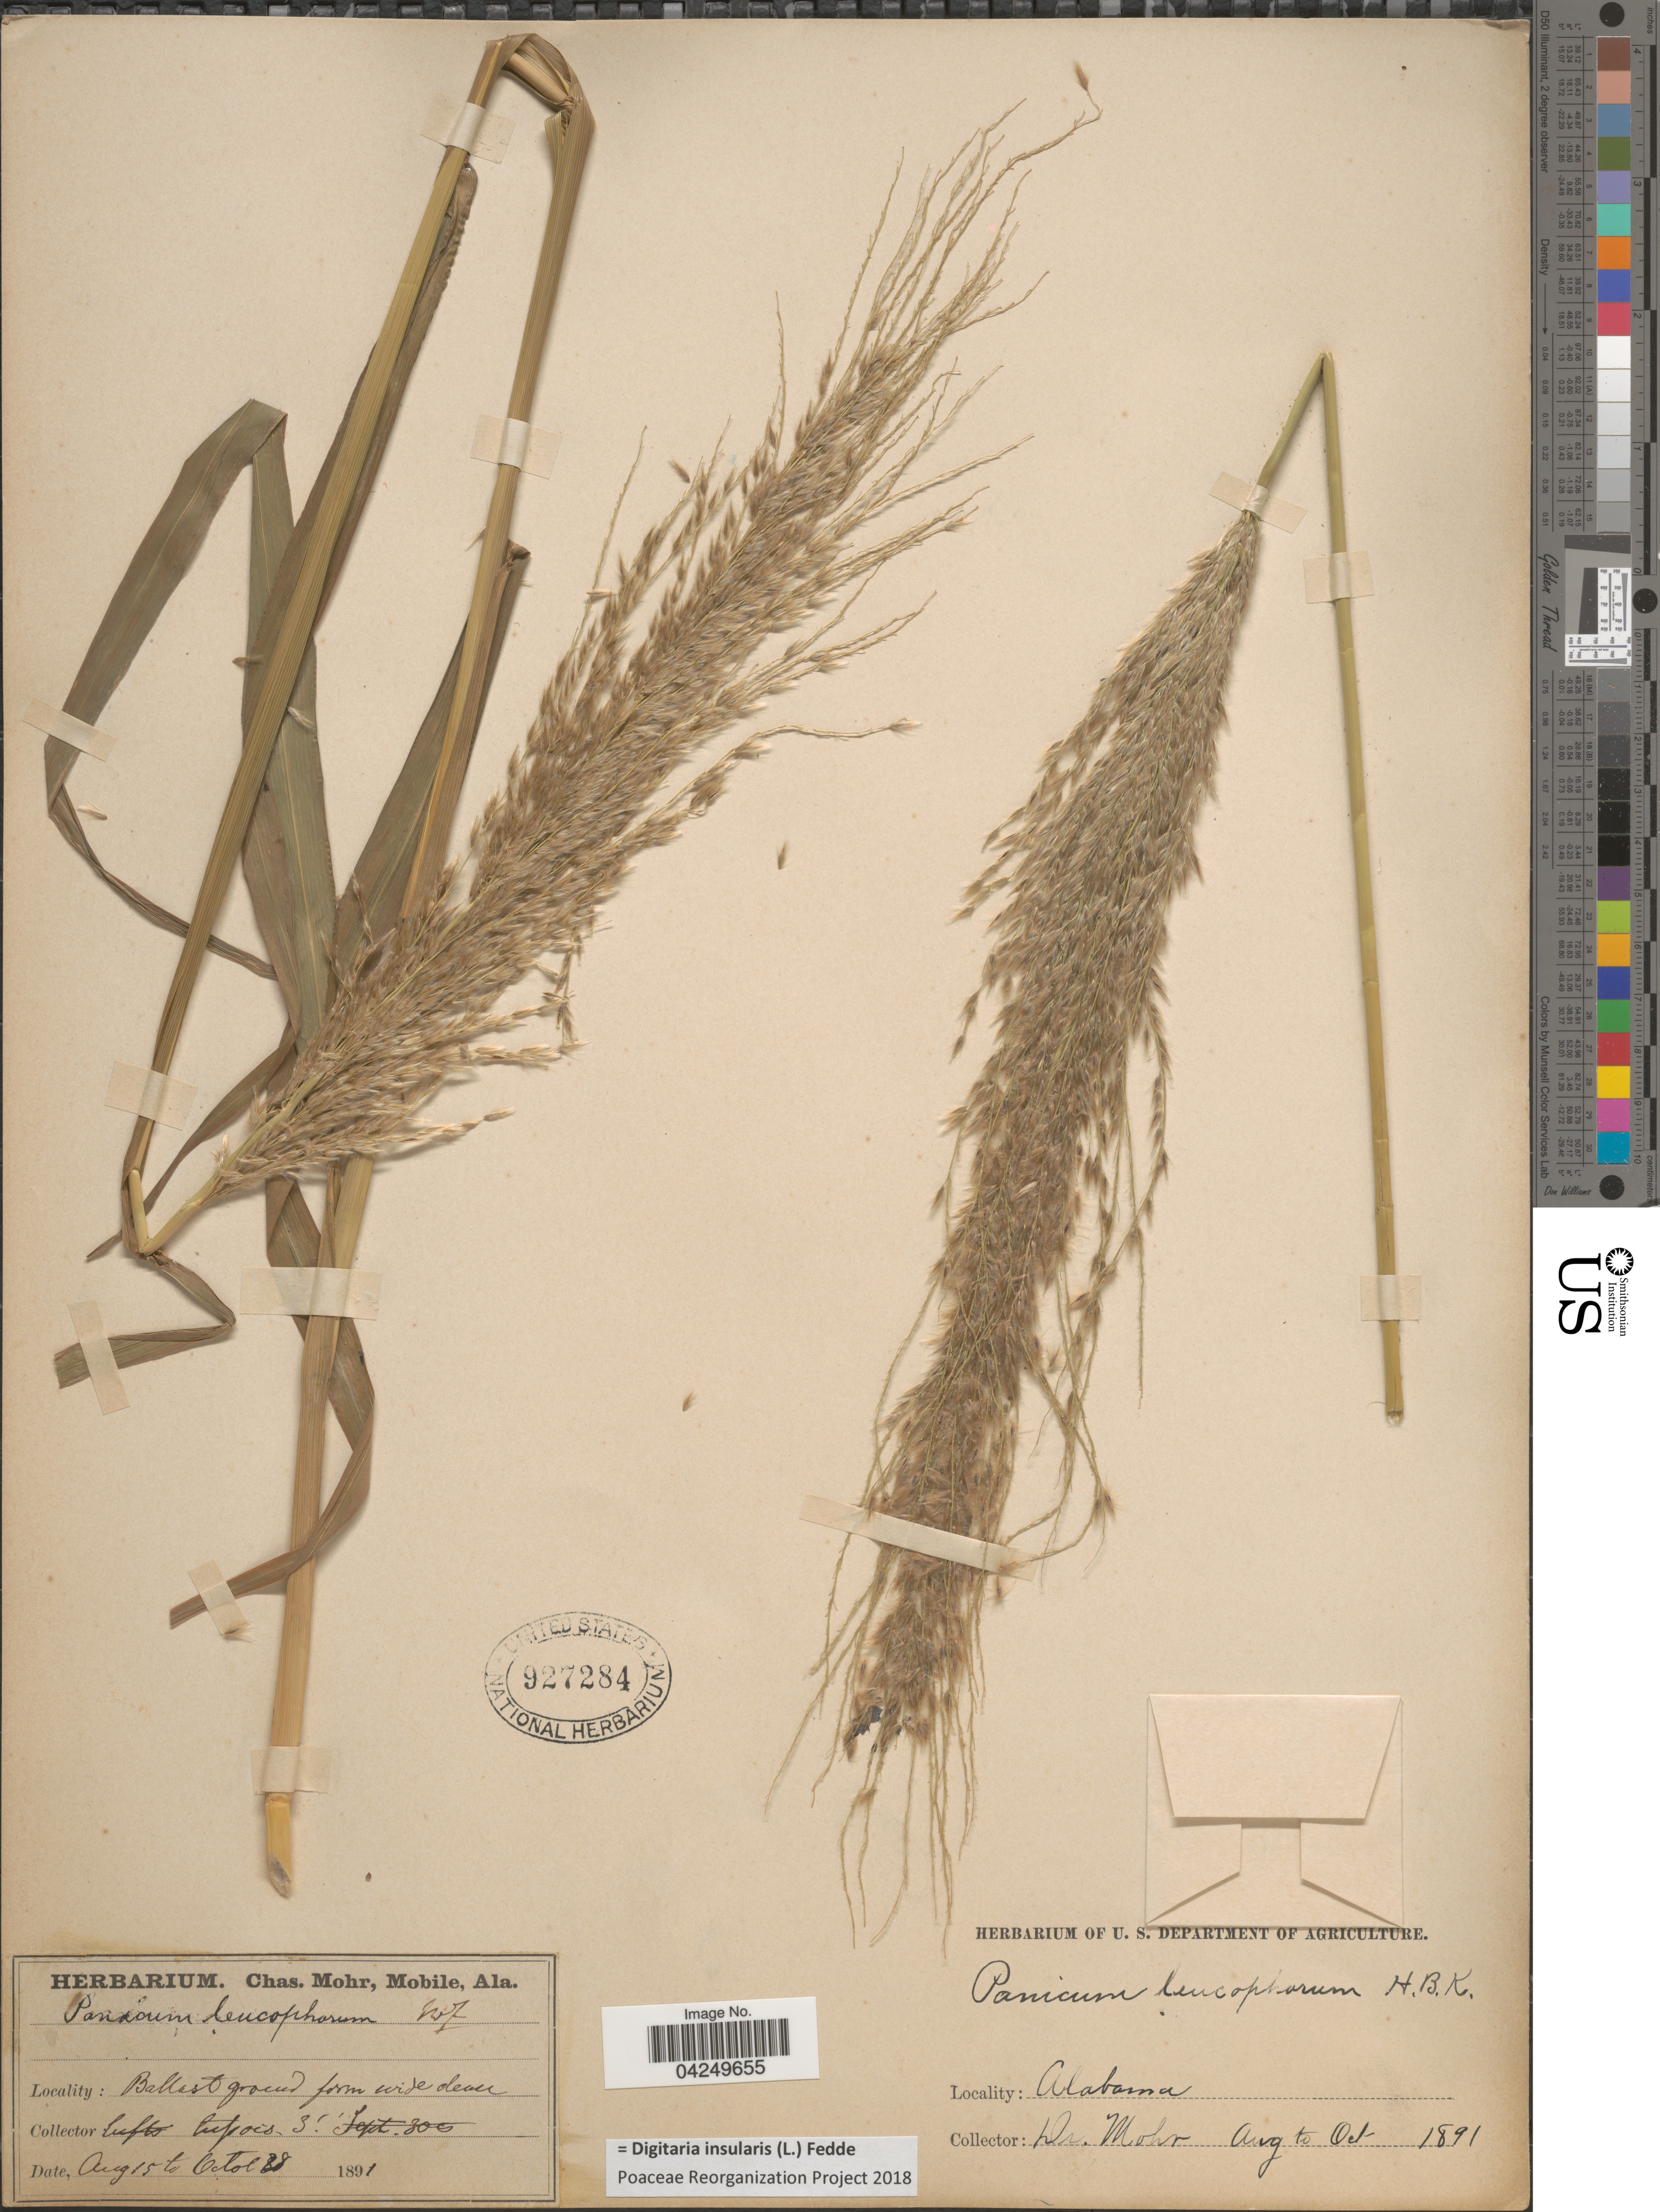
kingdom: Plantae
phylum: Tracheophyta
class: Liliopsida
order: Poales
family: Poaceae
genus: Digitaria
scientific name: Digitaria insularis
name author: (L.) Fedde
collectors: Mohr, C. T. (herbarium)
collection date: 1891-08-15/1891-10-30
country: United States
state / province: Alabama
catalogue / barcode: US 927284